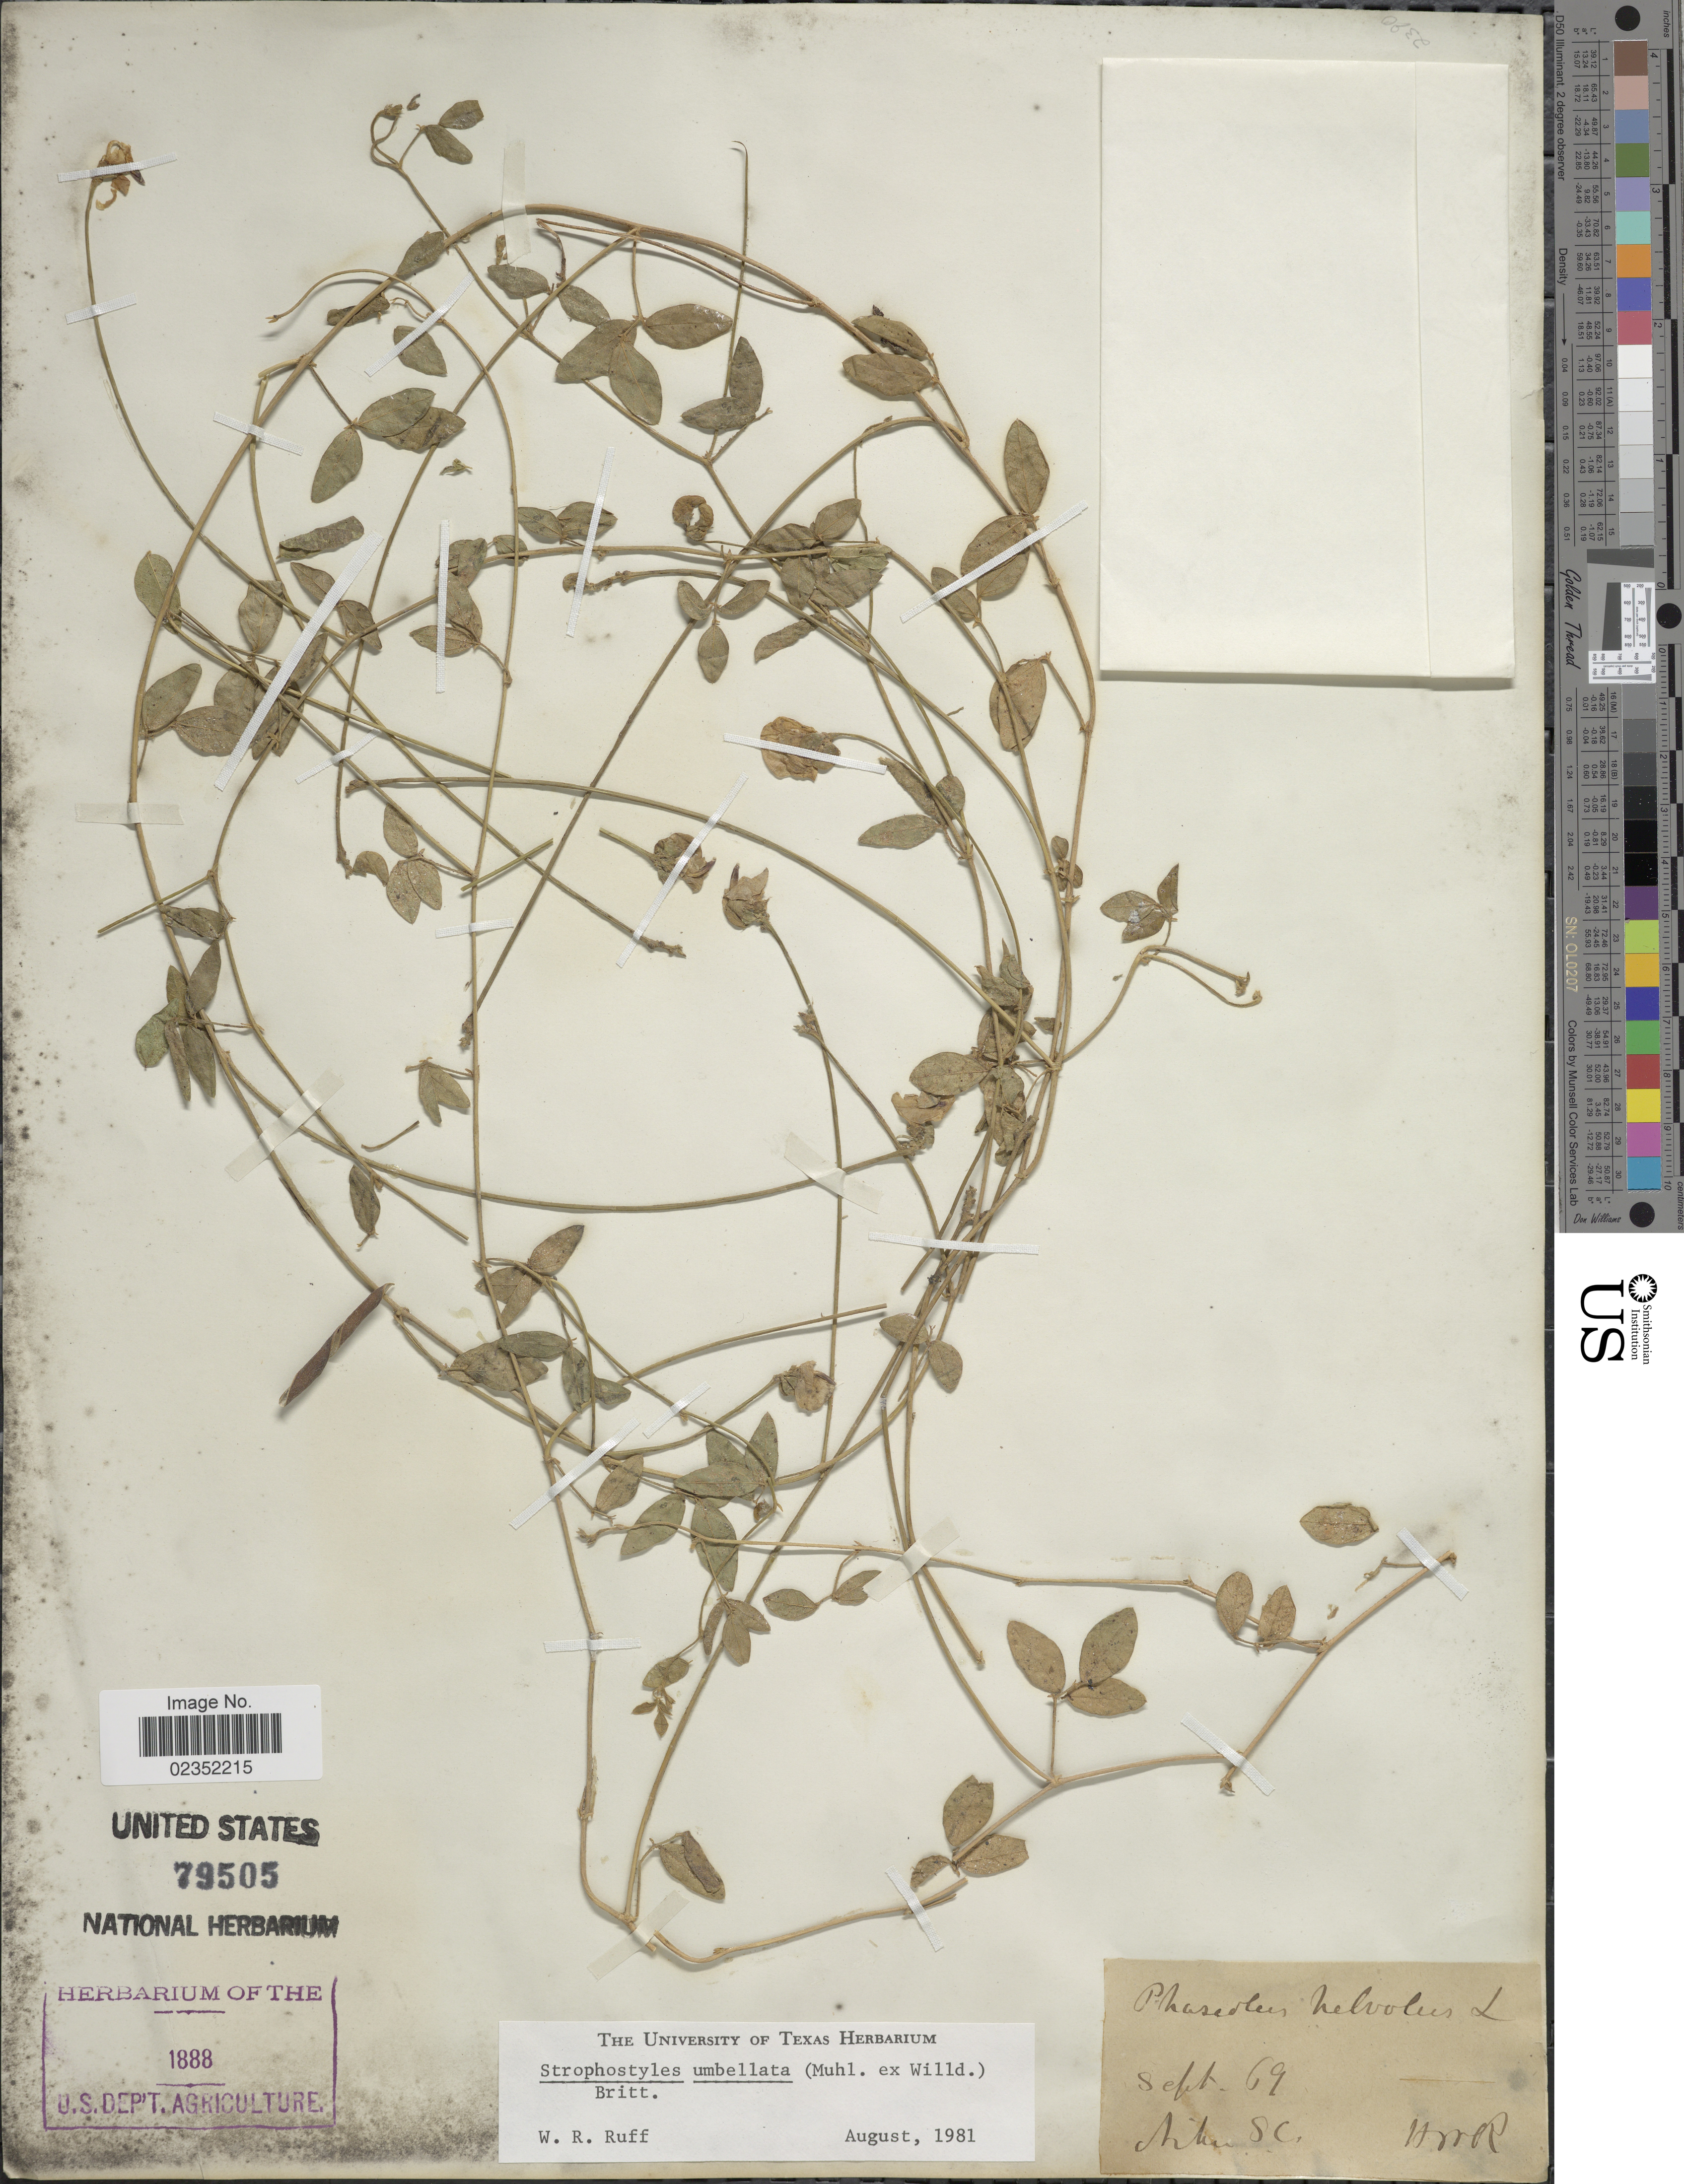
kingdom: Plantae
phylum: Tracheophyta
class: Magnoliopsida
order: Fabales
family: Fabaceae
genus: Strophostyles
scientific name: Strophostyles umbellata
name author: (Muhl. ex Willd.) Britton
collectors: H. W. R.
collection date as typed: Transcribed d/m/y: /9/69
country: United States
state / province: South Carolina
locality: Aiken, S.C.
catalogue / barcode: US 79505